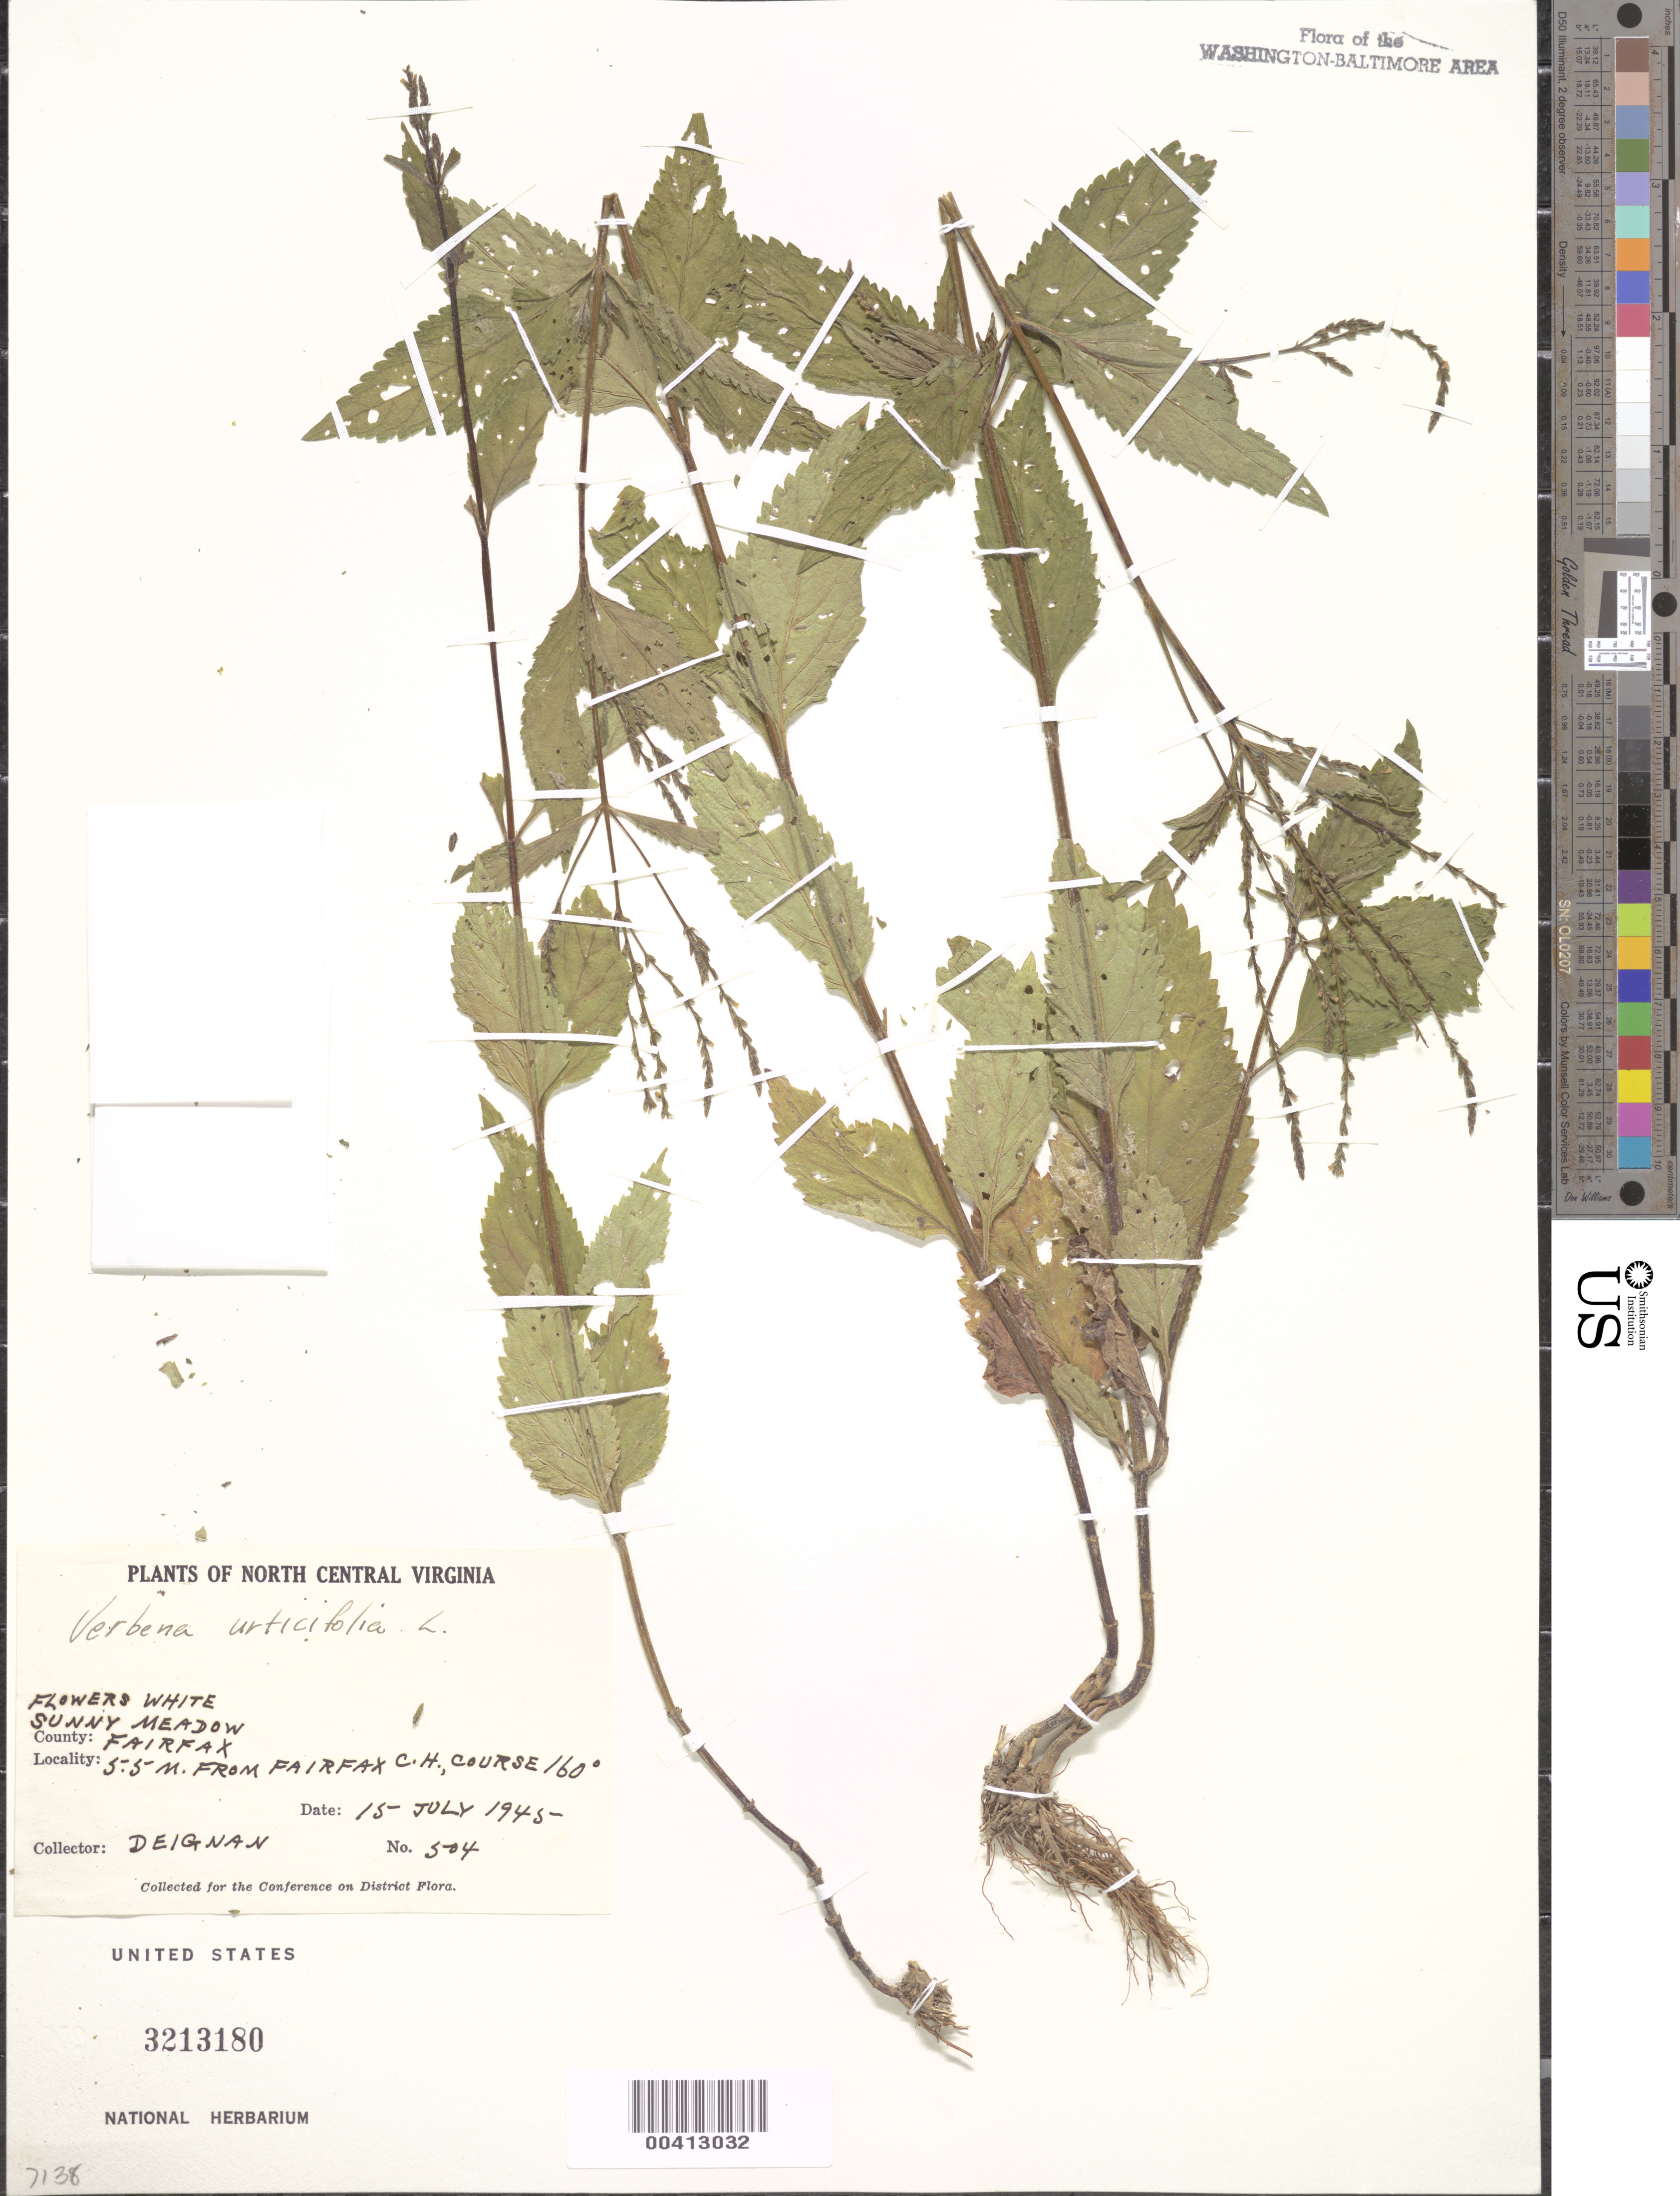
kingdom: Plantae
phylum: Tracheophyta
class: Magnoliopsida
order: Lamiales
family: Verbenaceae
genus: Verbena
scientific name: Verbena urticifolia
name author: L.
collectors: H. Deignan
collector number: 504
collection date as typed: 15 Jul 1945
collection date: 1945-07-15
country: United States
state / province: Virginia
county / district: Fairfax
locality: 5.5 Miles from Fairfax County Courthouse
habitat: Sunny meadow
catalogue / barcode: US 3213180